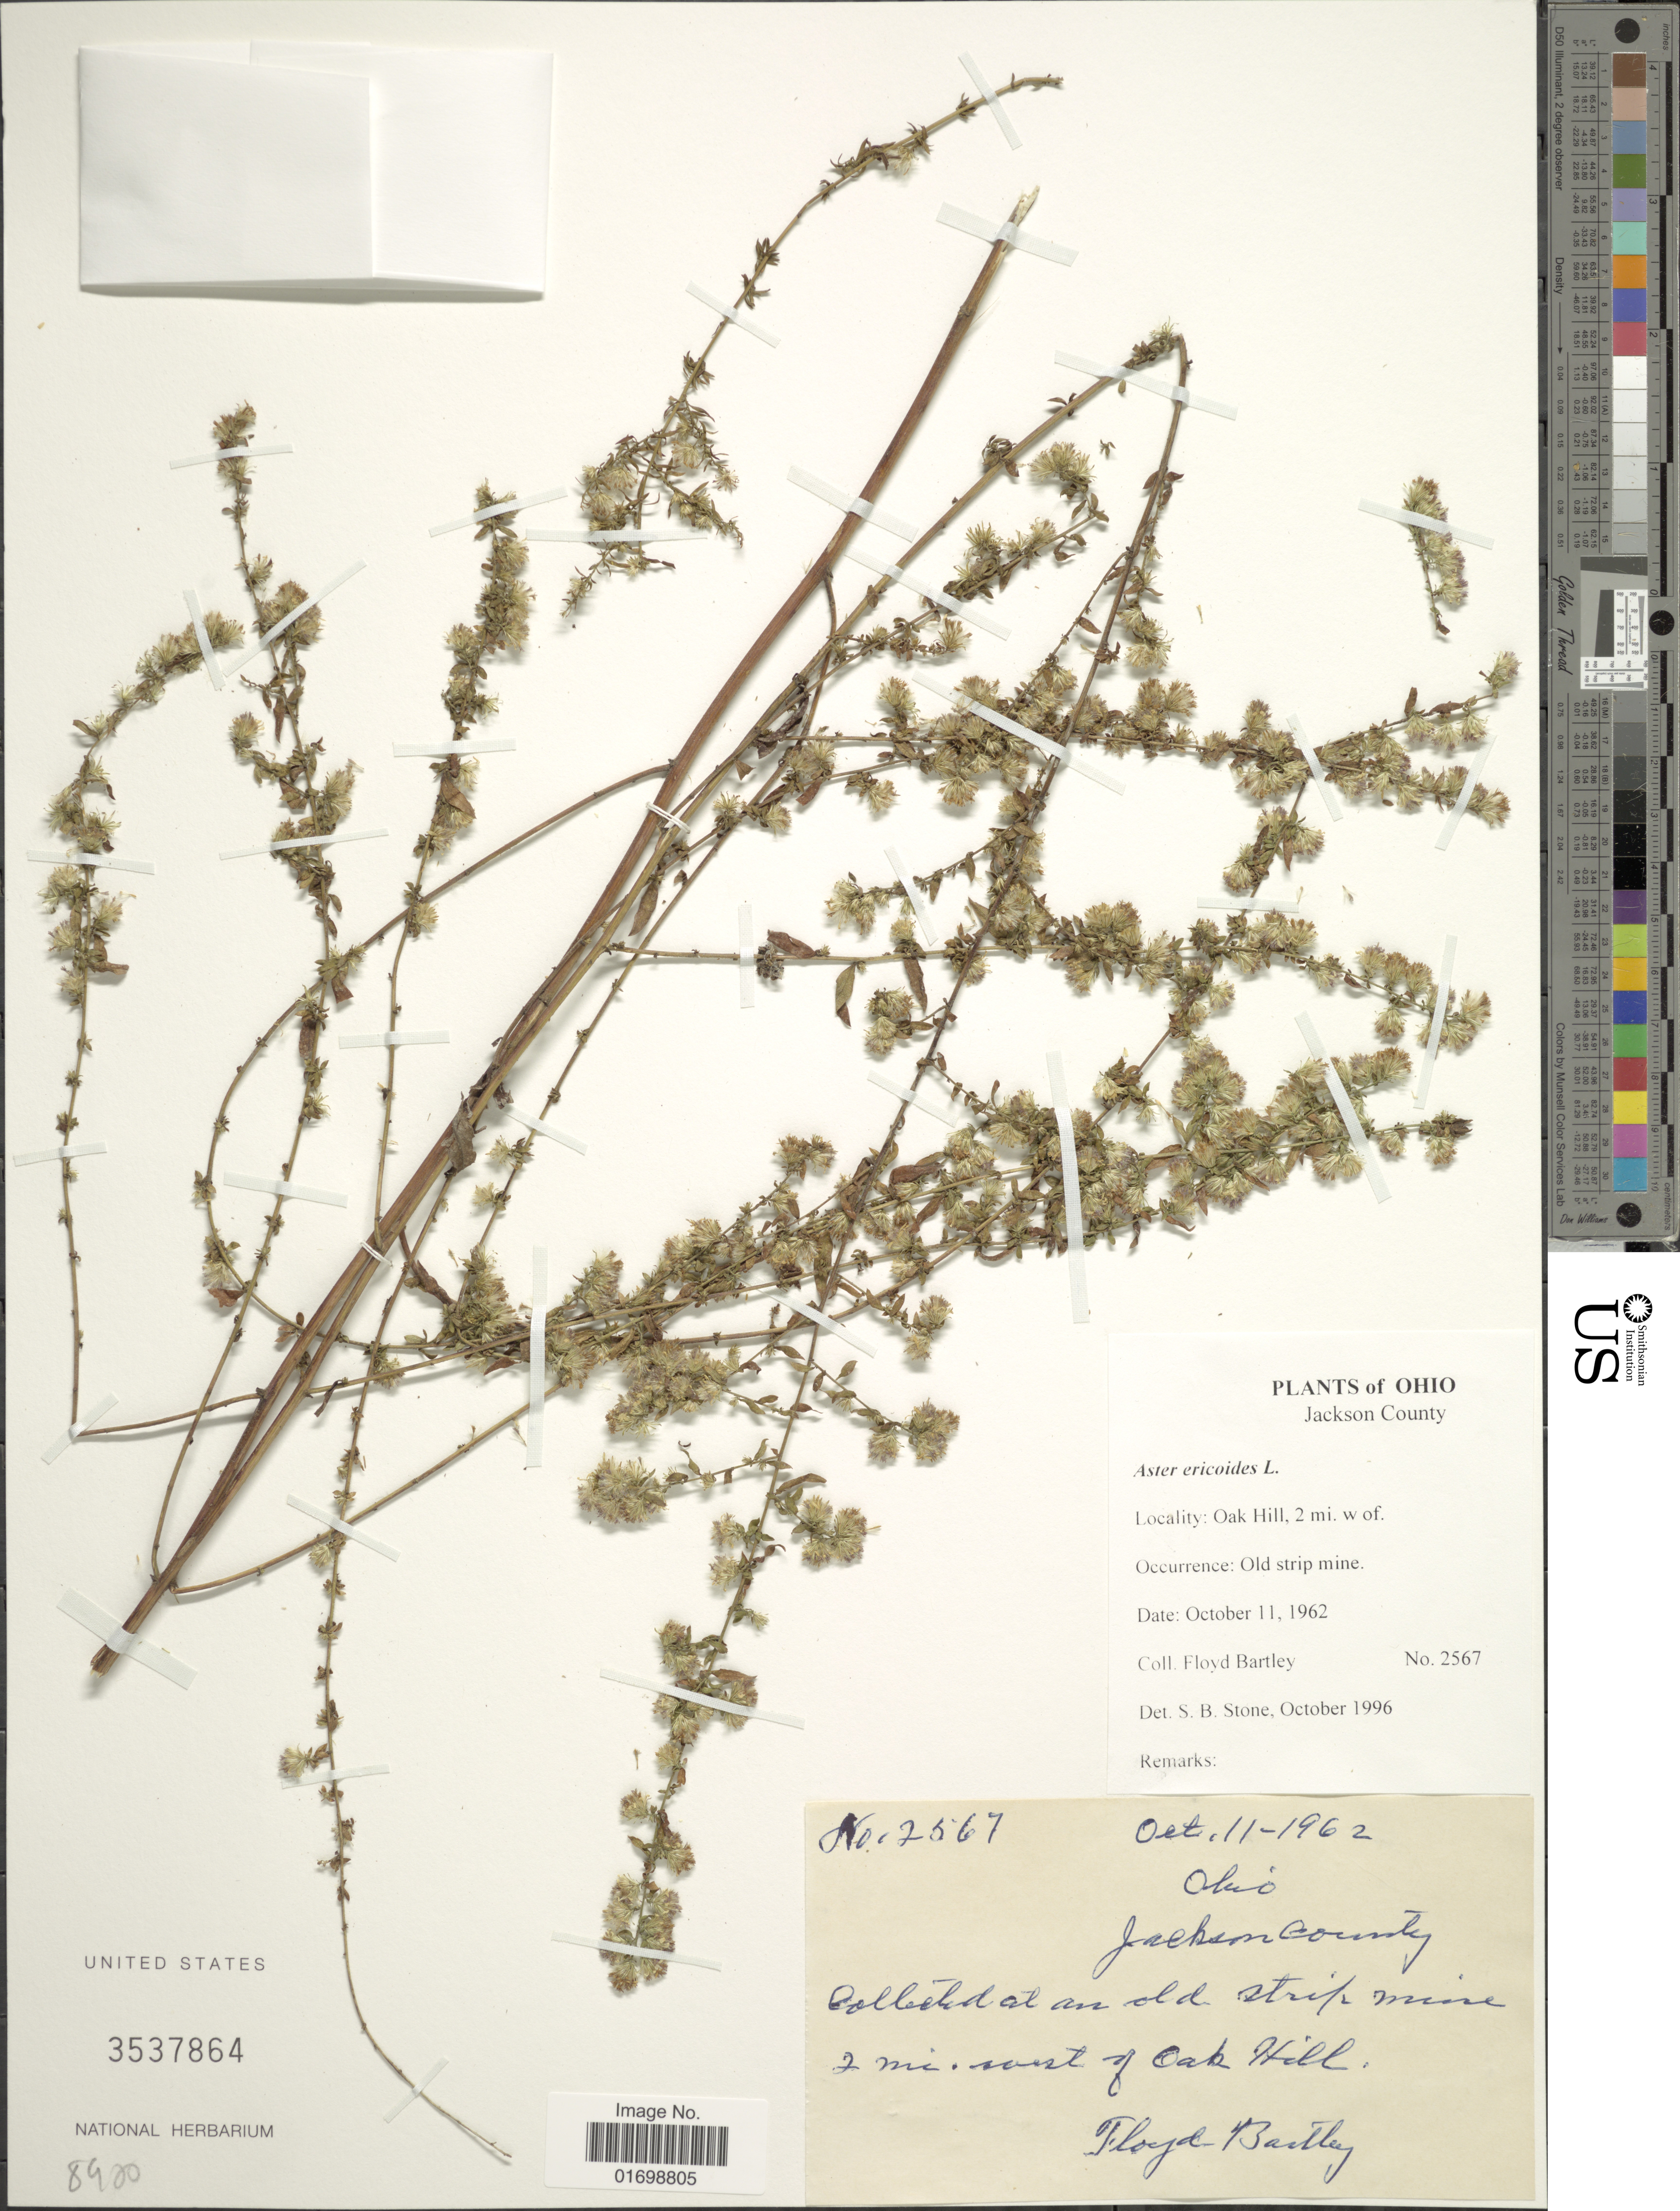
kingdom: Plantae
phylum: Tracheophyta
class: Magnoliopsida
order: Asterales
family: Asteraceae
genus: Symphyotrichum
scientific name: Symphyotrichum ericoides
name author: (L.) G.L. Nesom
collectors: F. Bartley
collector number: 2567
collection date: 1962-10-11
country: United States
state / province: Ohio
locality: Jackson County, 2mi. w. of Oak Hill, Old strip mine.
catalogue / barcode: US 3537864